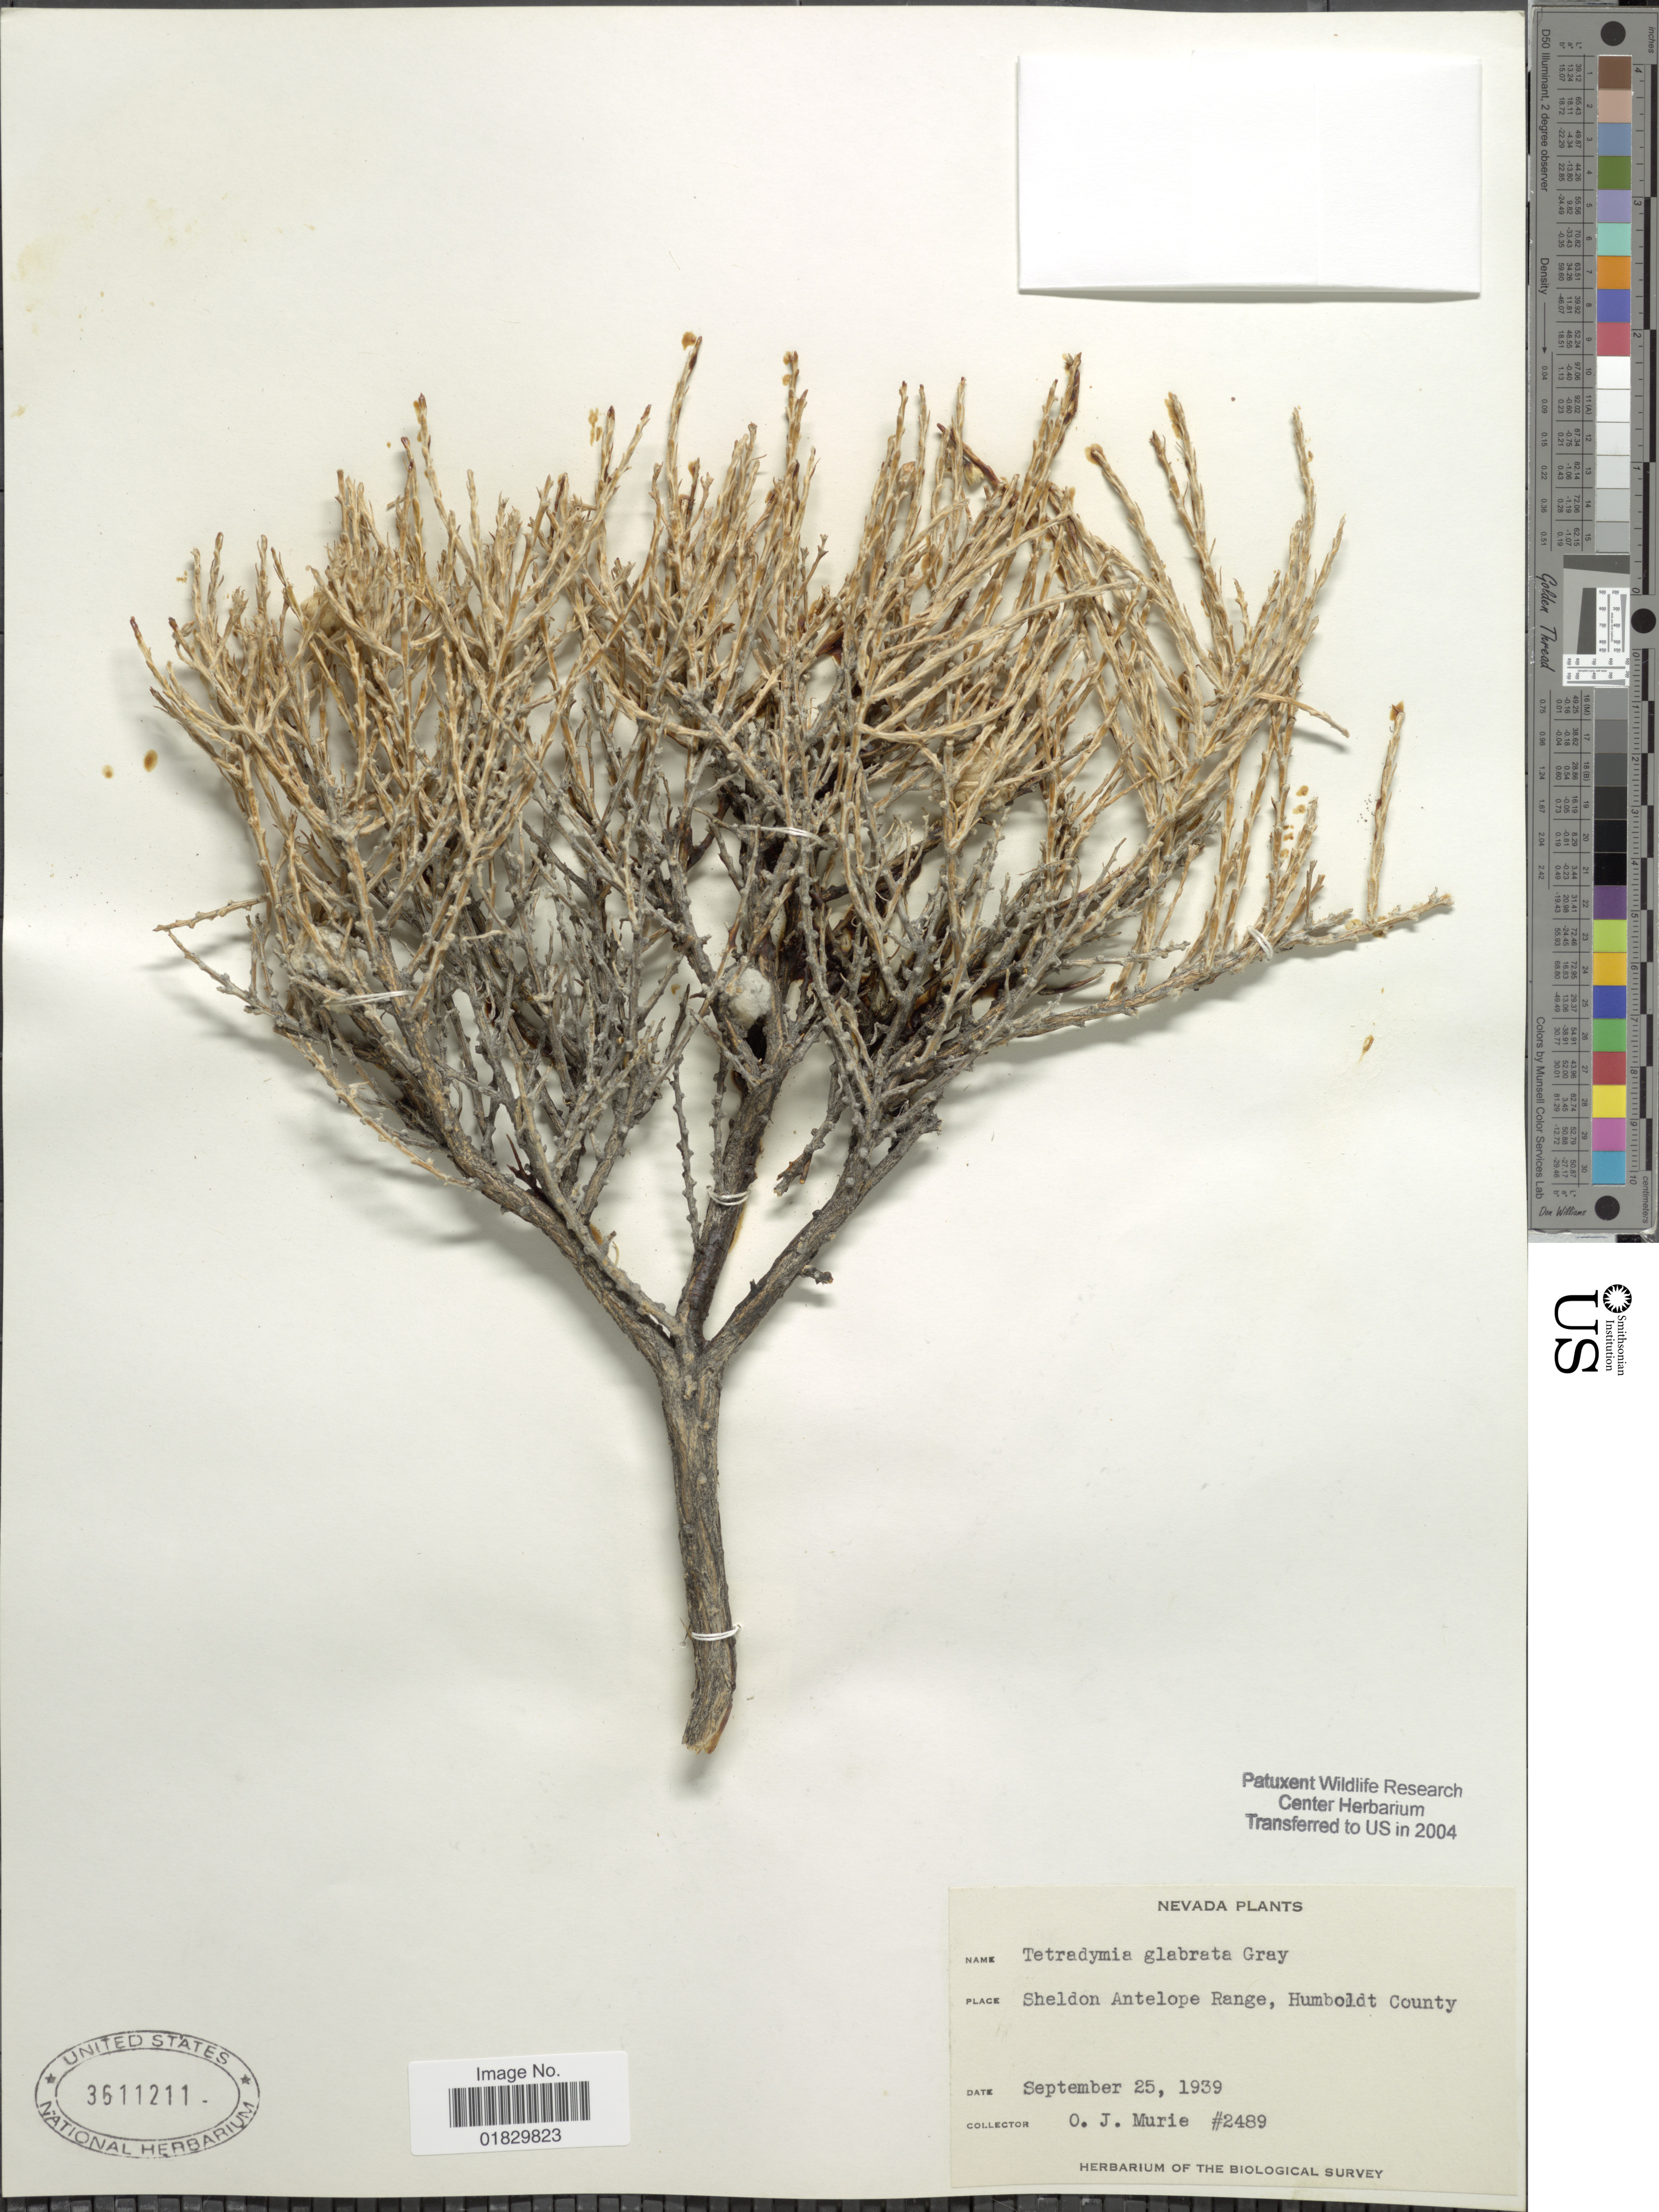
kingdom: Plantae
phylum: Tracheophyta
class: Magnoliopsida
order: Asterales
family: Asteraceae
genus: Tetradymia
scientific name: Tetradymia glabrata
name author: Torr. & A. Gray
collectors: O. Murie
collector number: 2489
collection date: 1939-09-25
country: United States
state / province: Nevada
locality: Sheldon Antelope Range, Humboldt County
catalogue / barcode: US 3611211